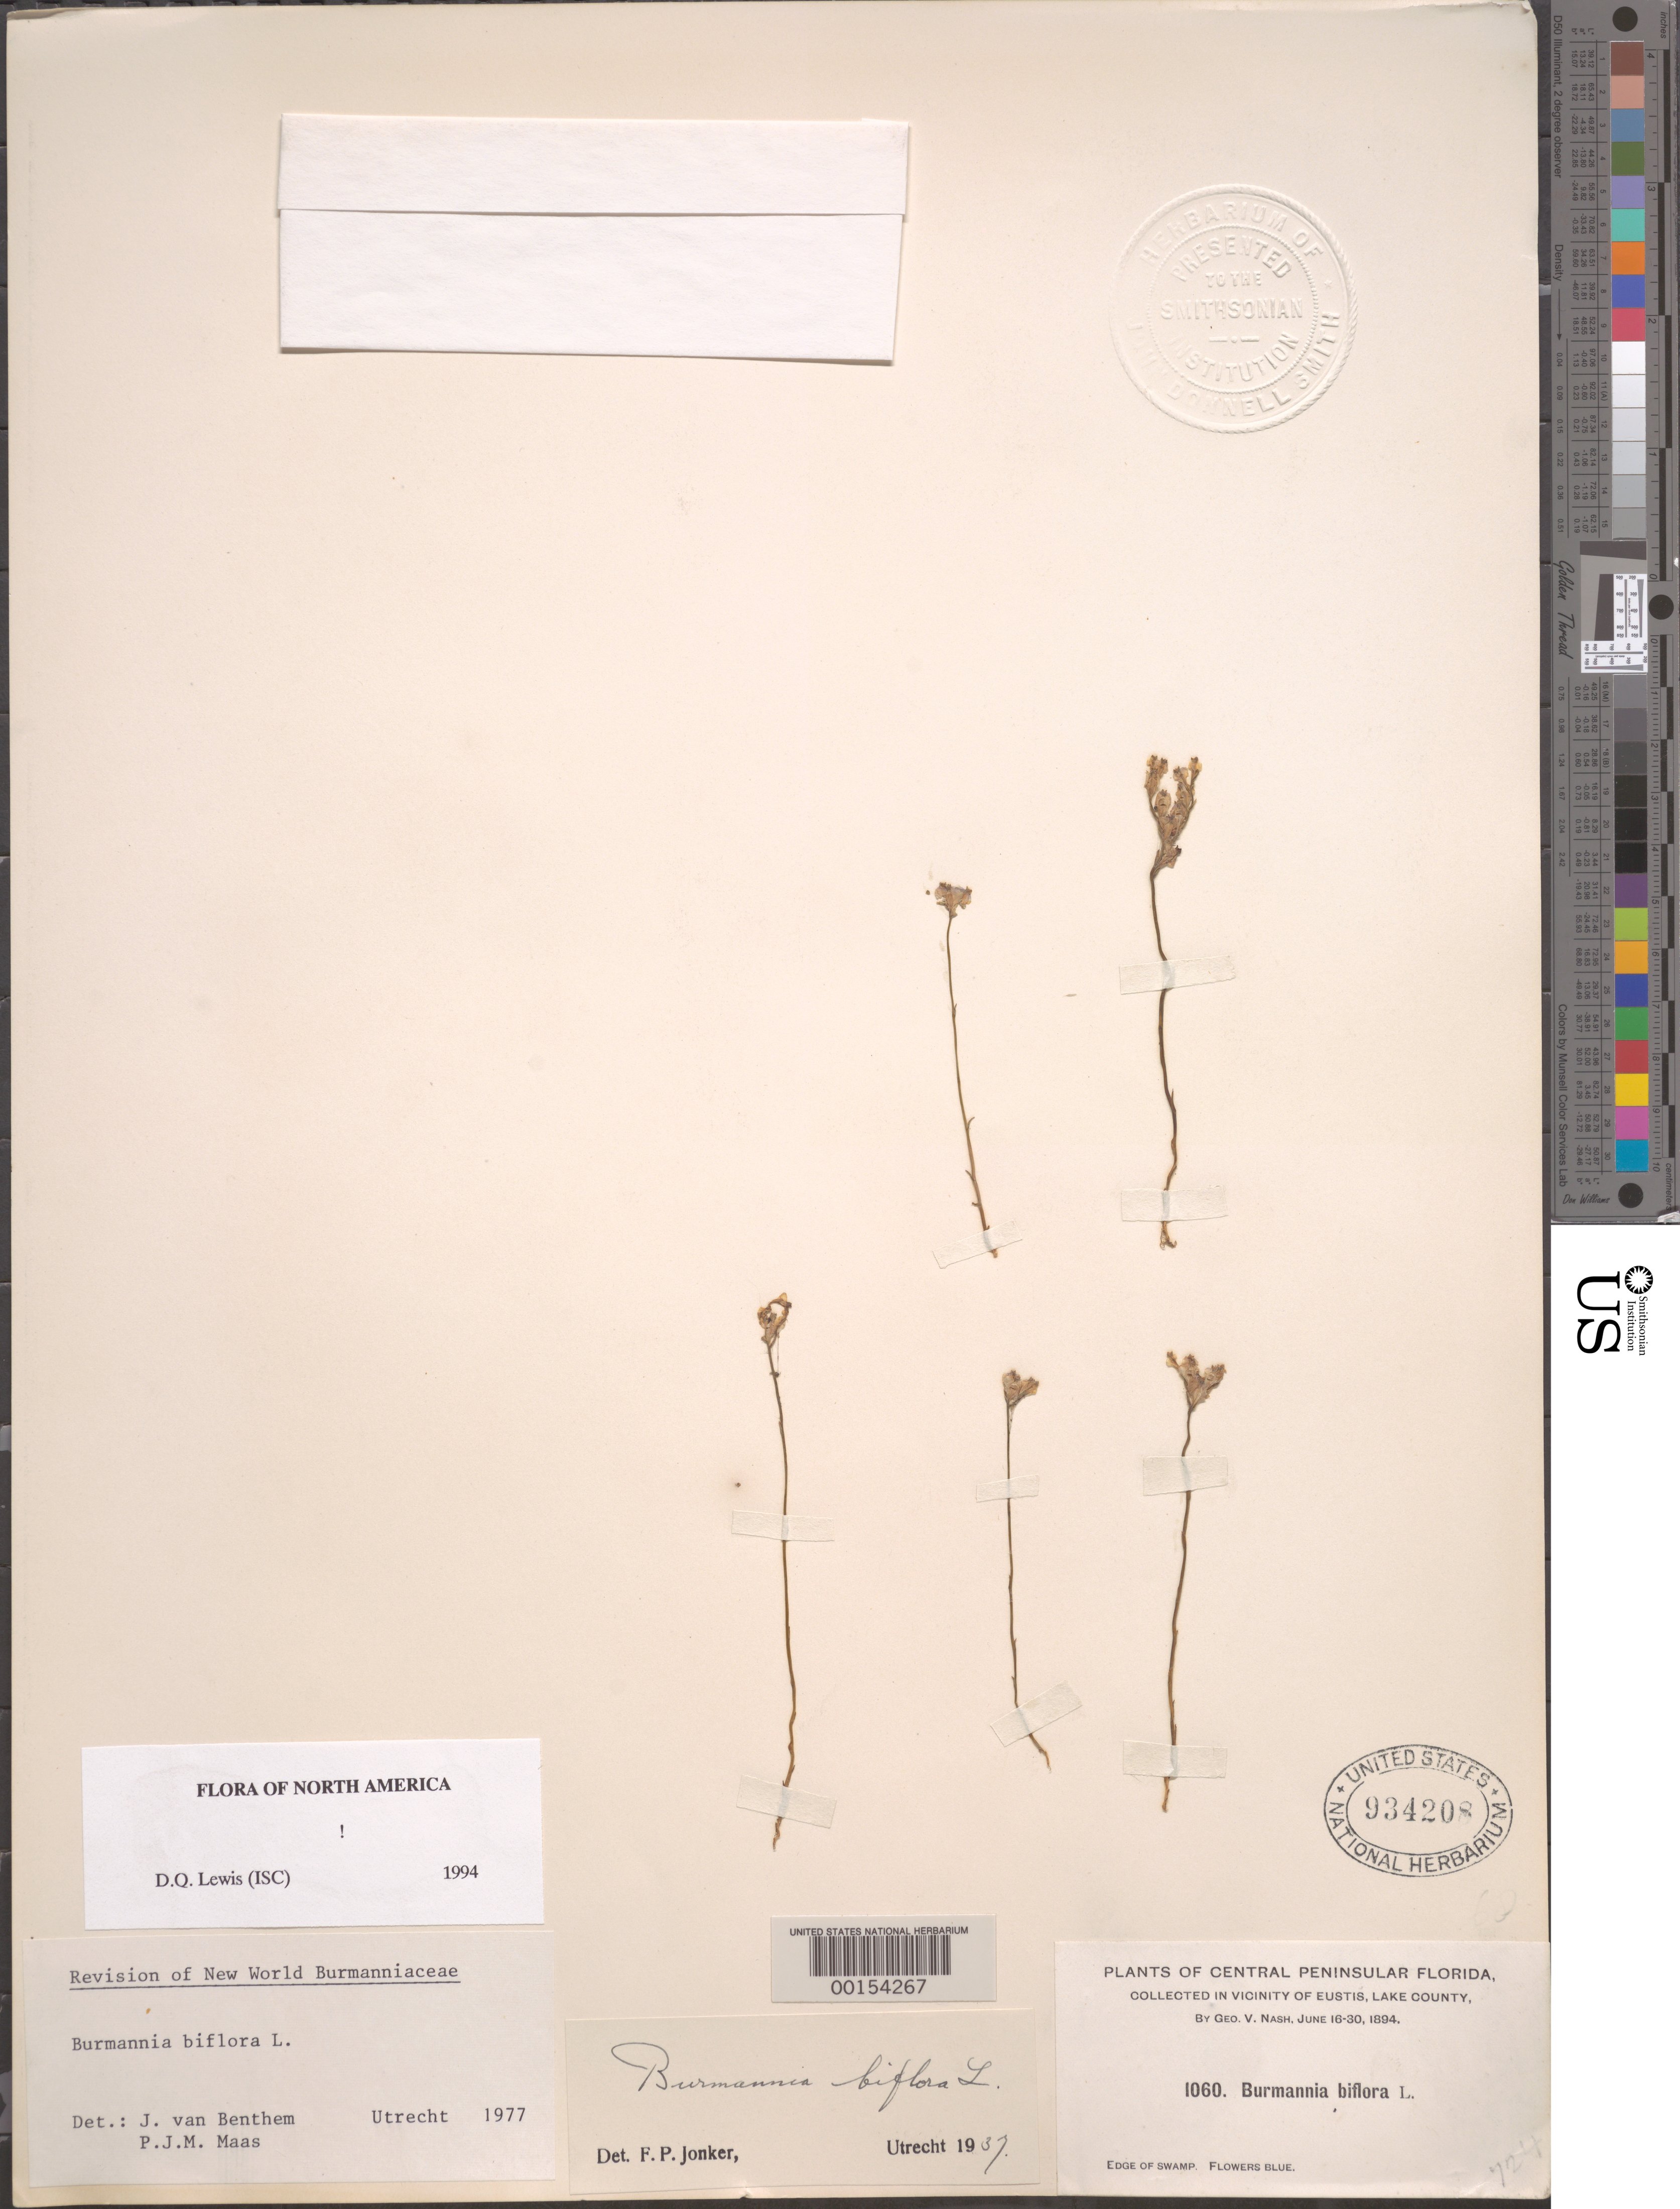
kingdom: Plantae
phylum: Tracheophyta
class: Liliopsida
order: Dioscoreales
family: Burmanniaceae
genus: Burmannia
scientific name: Burmannia biflora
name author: L.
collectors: G. V. Nash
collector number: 1060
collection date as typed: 16 Jun 1894 to 30 Jun 1894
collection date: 1894-06-16/1894-06-30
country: United States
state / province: Florida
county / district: Lake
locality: Eustis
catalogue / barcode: US 934208